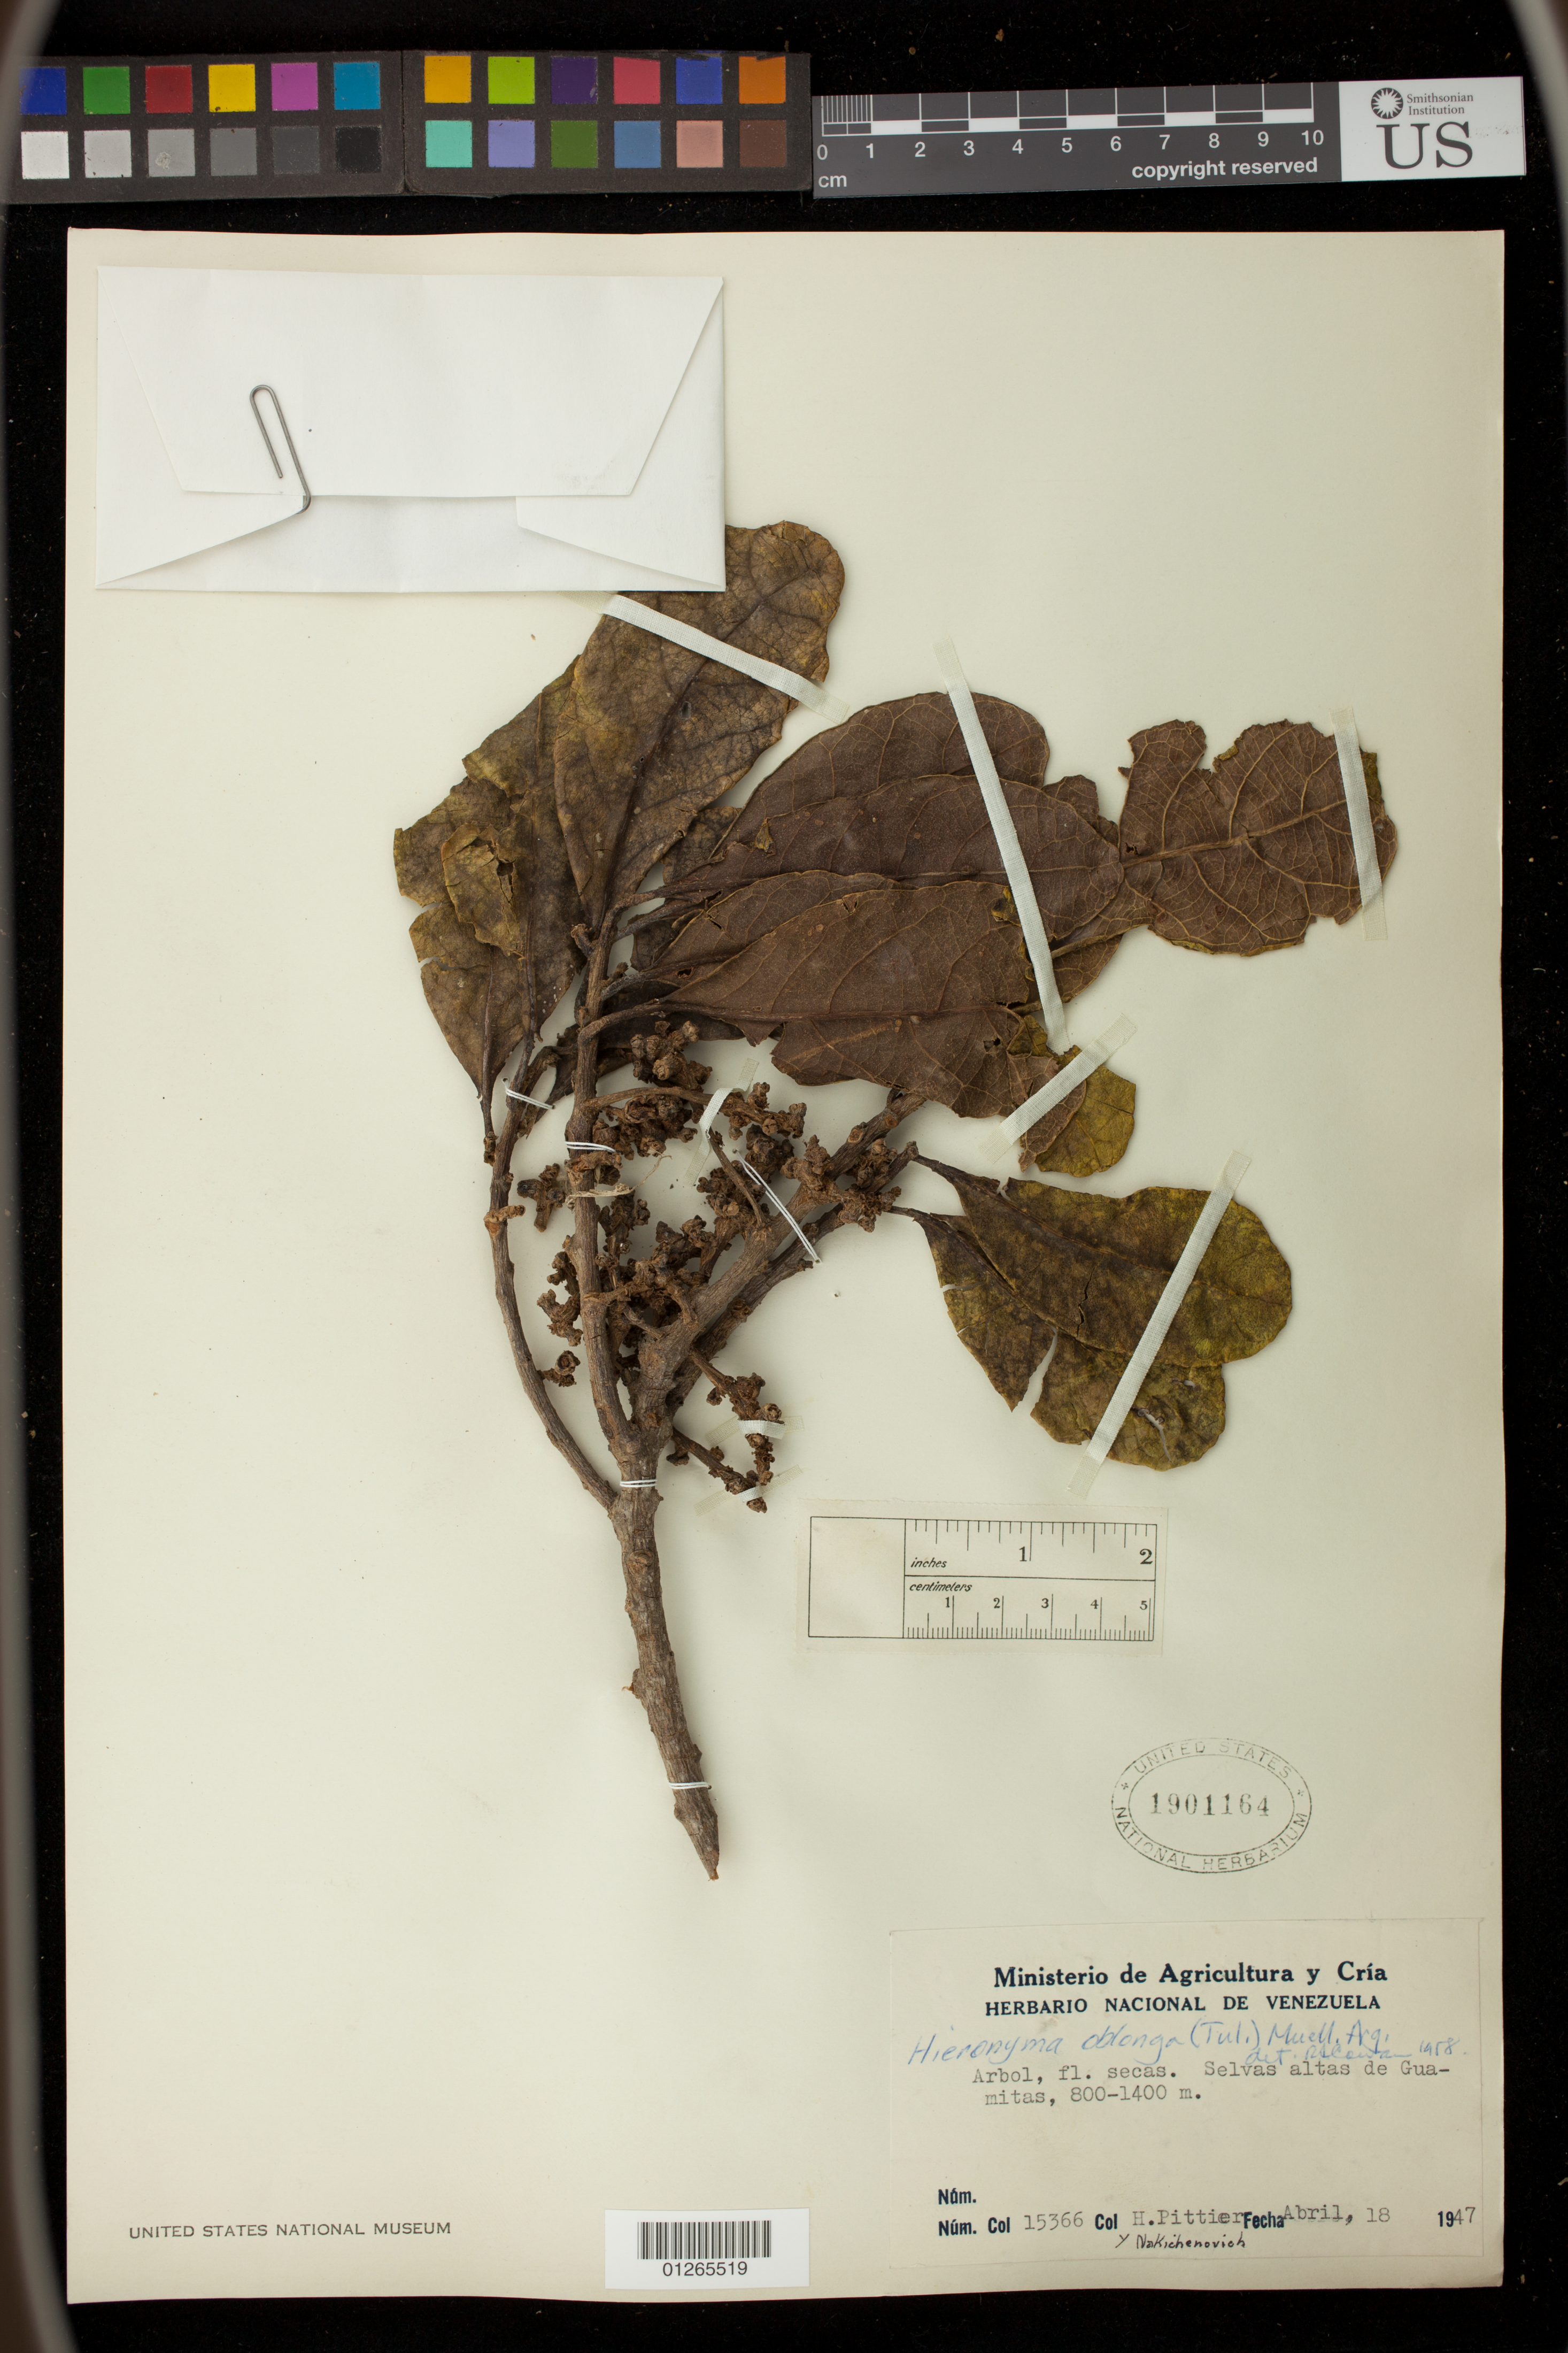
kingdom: Plantae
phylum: Tracheophyta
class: Magnoliopsida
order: Malpighiales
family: Phyllanthaceae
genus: Hieronyma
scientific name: Hieronyma oblonga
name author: (Tul.) Müll. Arg.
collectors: H. F. Pittier & Nakicenovic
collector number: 15366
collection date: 1947-04-18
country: Venezuela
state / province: Distrito Federal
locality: Cordillera de la Costa, seaward-facing north slopes, El Junquito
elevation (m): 800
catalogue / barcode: US 1901164